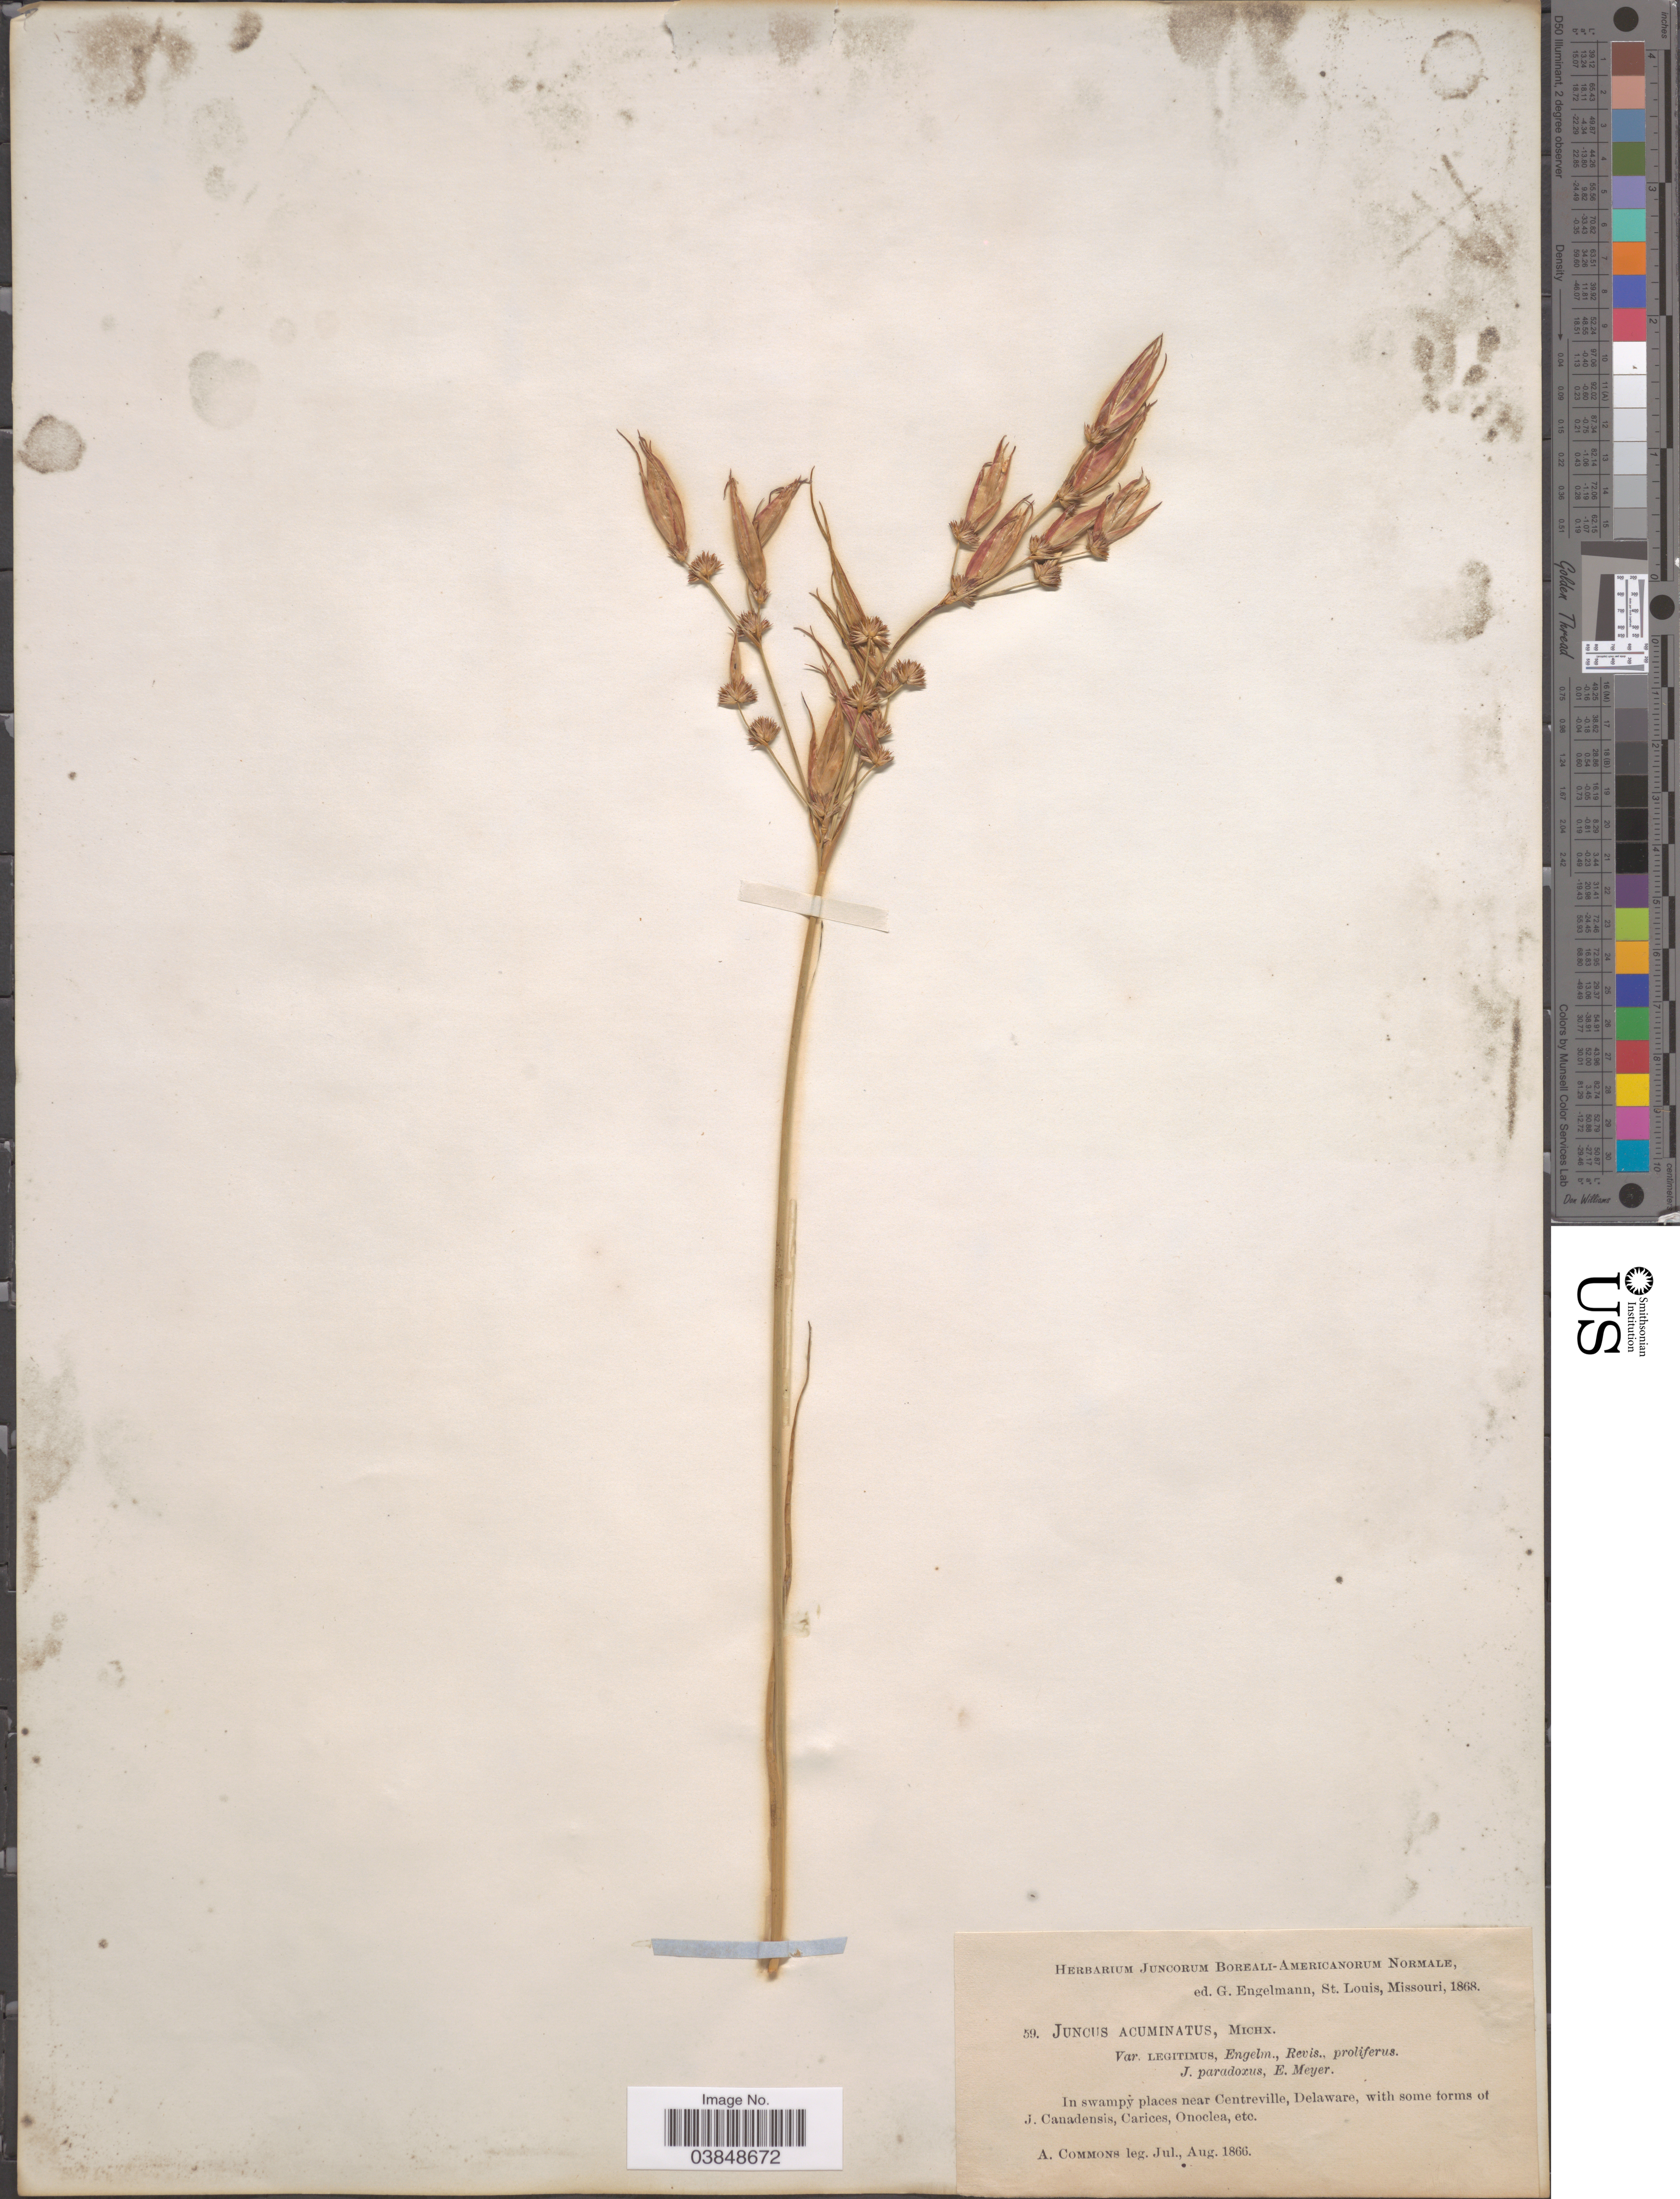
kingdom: Plantae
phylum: Tracheophyta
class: Liliopsida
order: Poales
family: Juncaceae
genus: Juncus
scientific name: Juncus acuminatus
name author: Michx.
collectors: A. Commons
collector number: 59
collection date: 1866-07/1866-08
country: United States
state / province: Delaware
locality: In swampy places near Centreville.